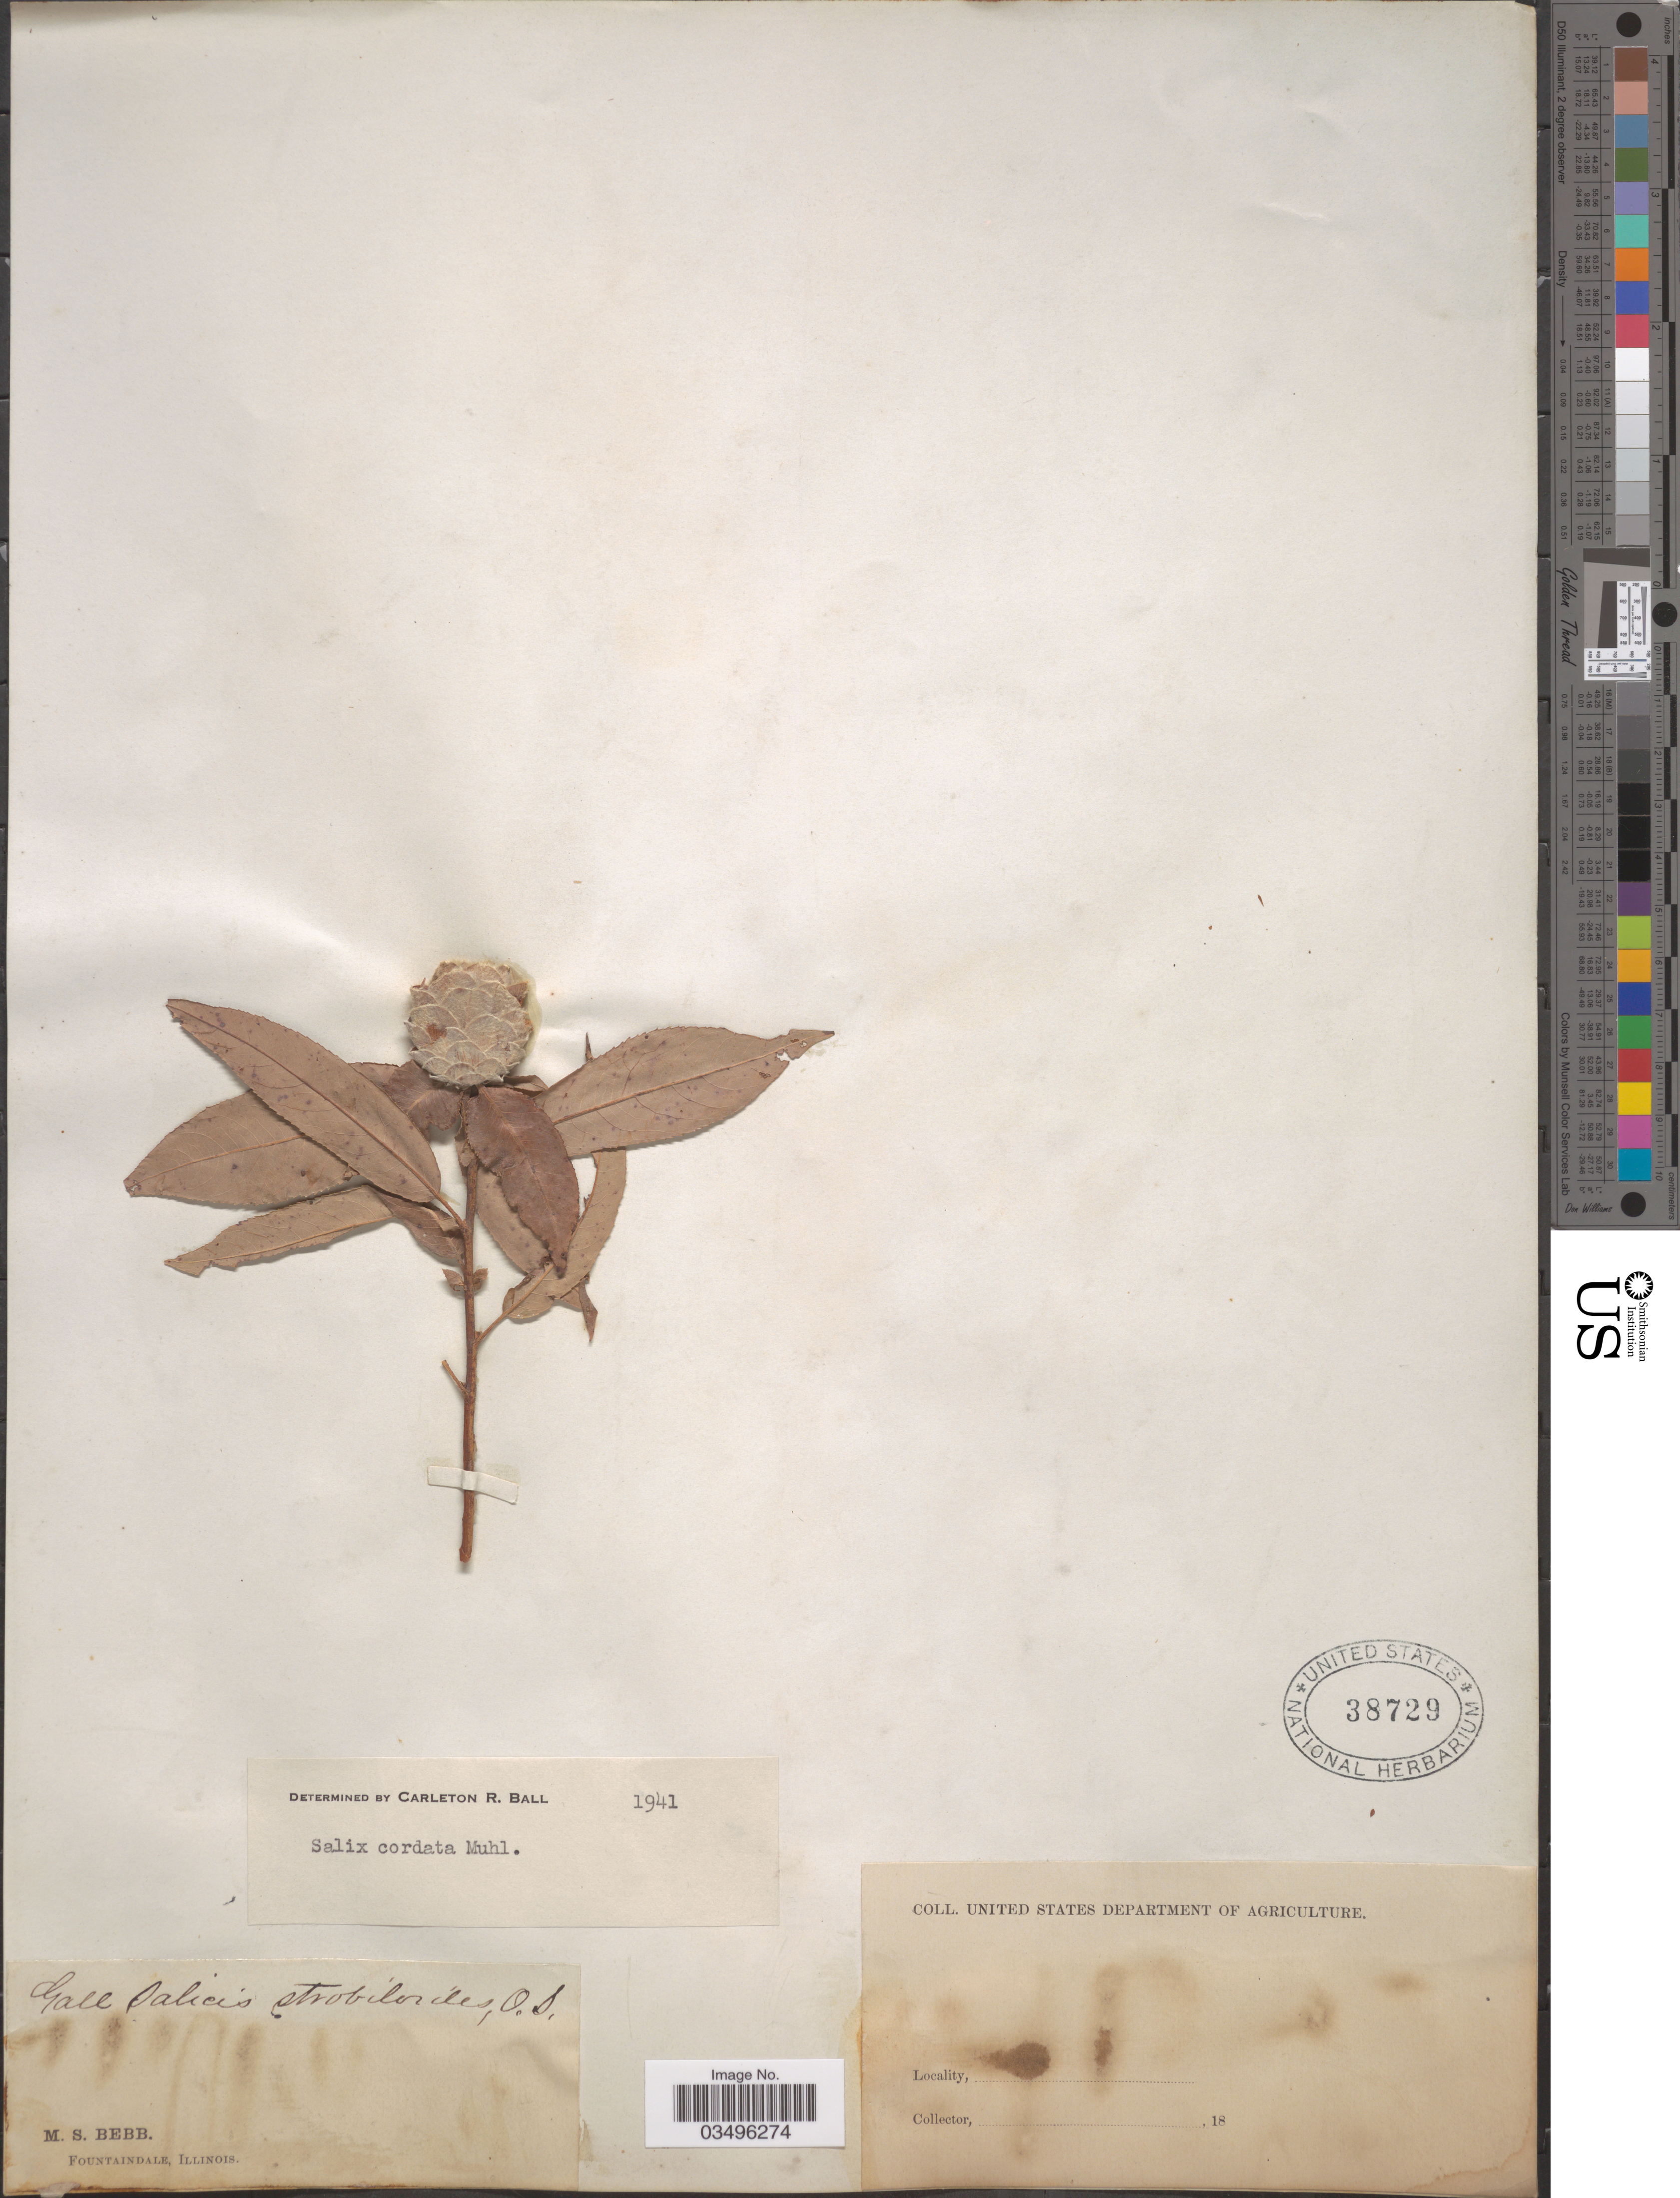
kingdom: Plantae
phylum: Tracheophyta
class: Magnoliopsida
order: Malpighiales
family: Salicaceae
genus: Salix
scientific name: Salix cordata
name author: Michx.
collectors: M. Bebb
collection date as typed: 18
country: United States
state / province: Illinois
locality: Fountaindale.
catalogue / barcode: US 38729